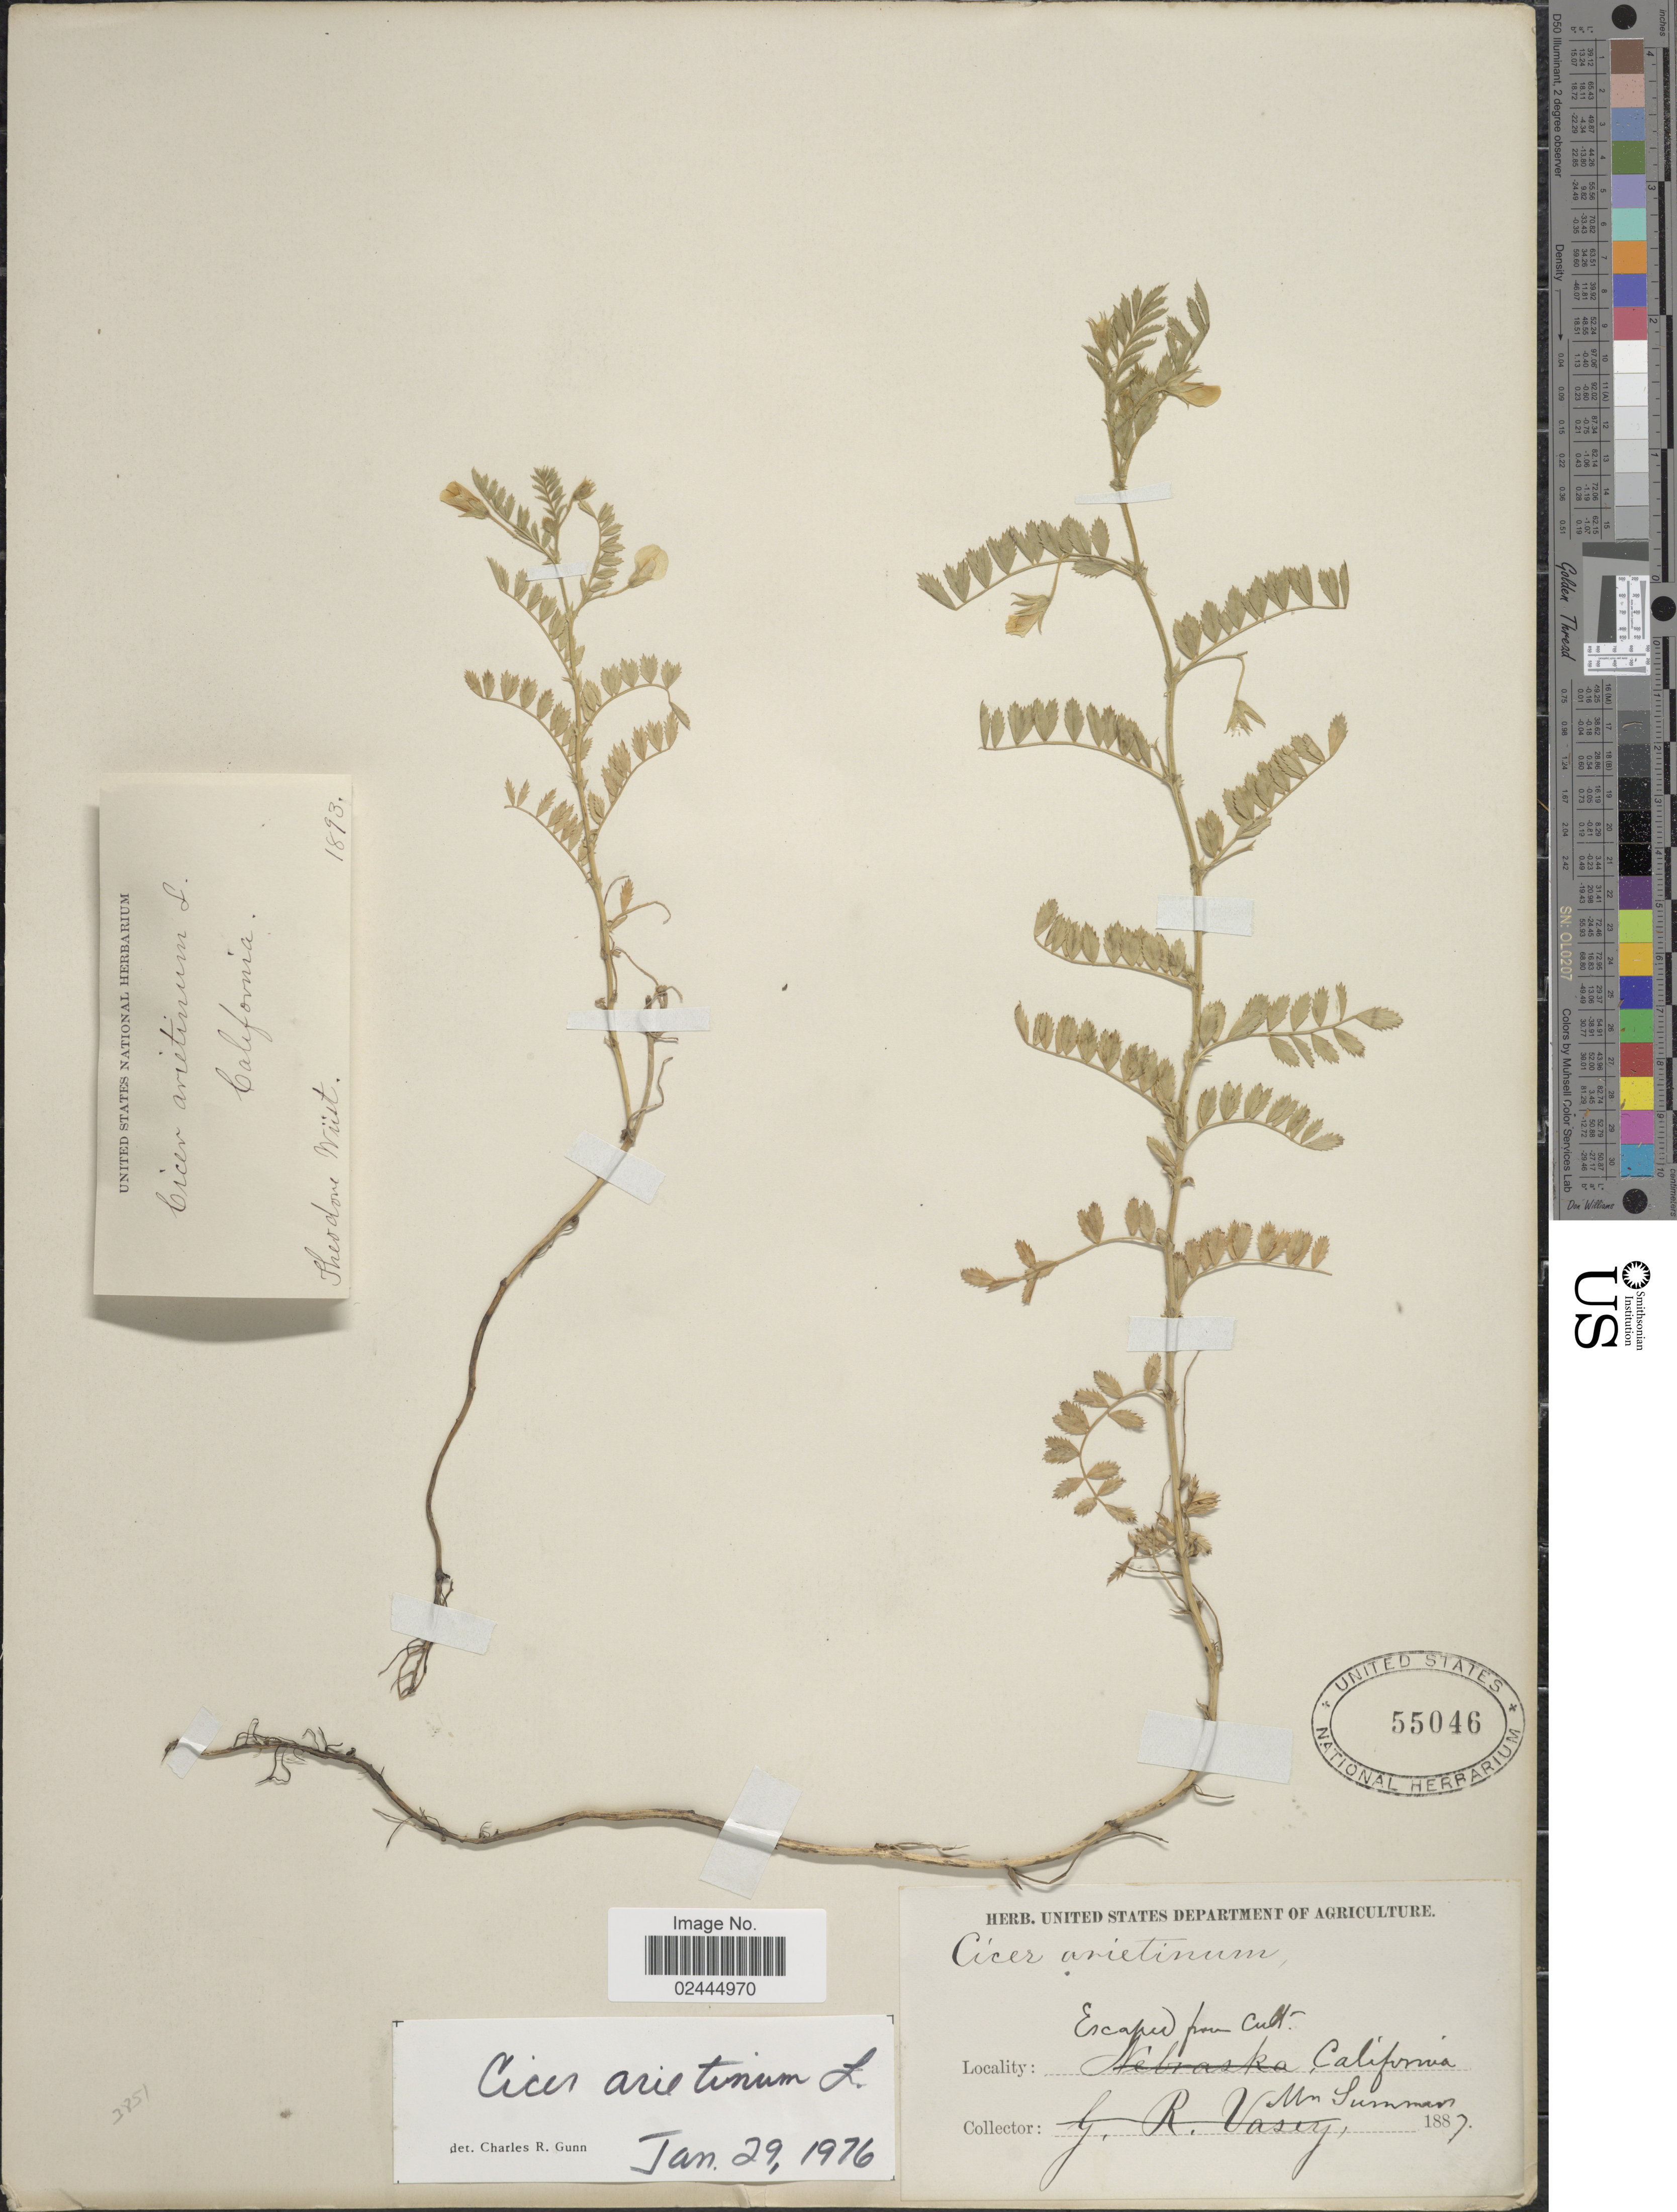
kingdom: Plantae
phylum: Tracheophyta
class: Magnoliopsida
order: Fabales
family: Fabaceae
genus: Cicer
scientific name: Cicer arietinum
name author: L.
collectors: Summer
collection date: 1887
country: United States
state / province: California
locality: Escaped8 from Cult, California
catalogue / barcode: US 55046